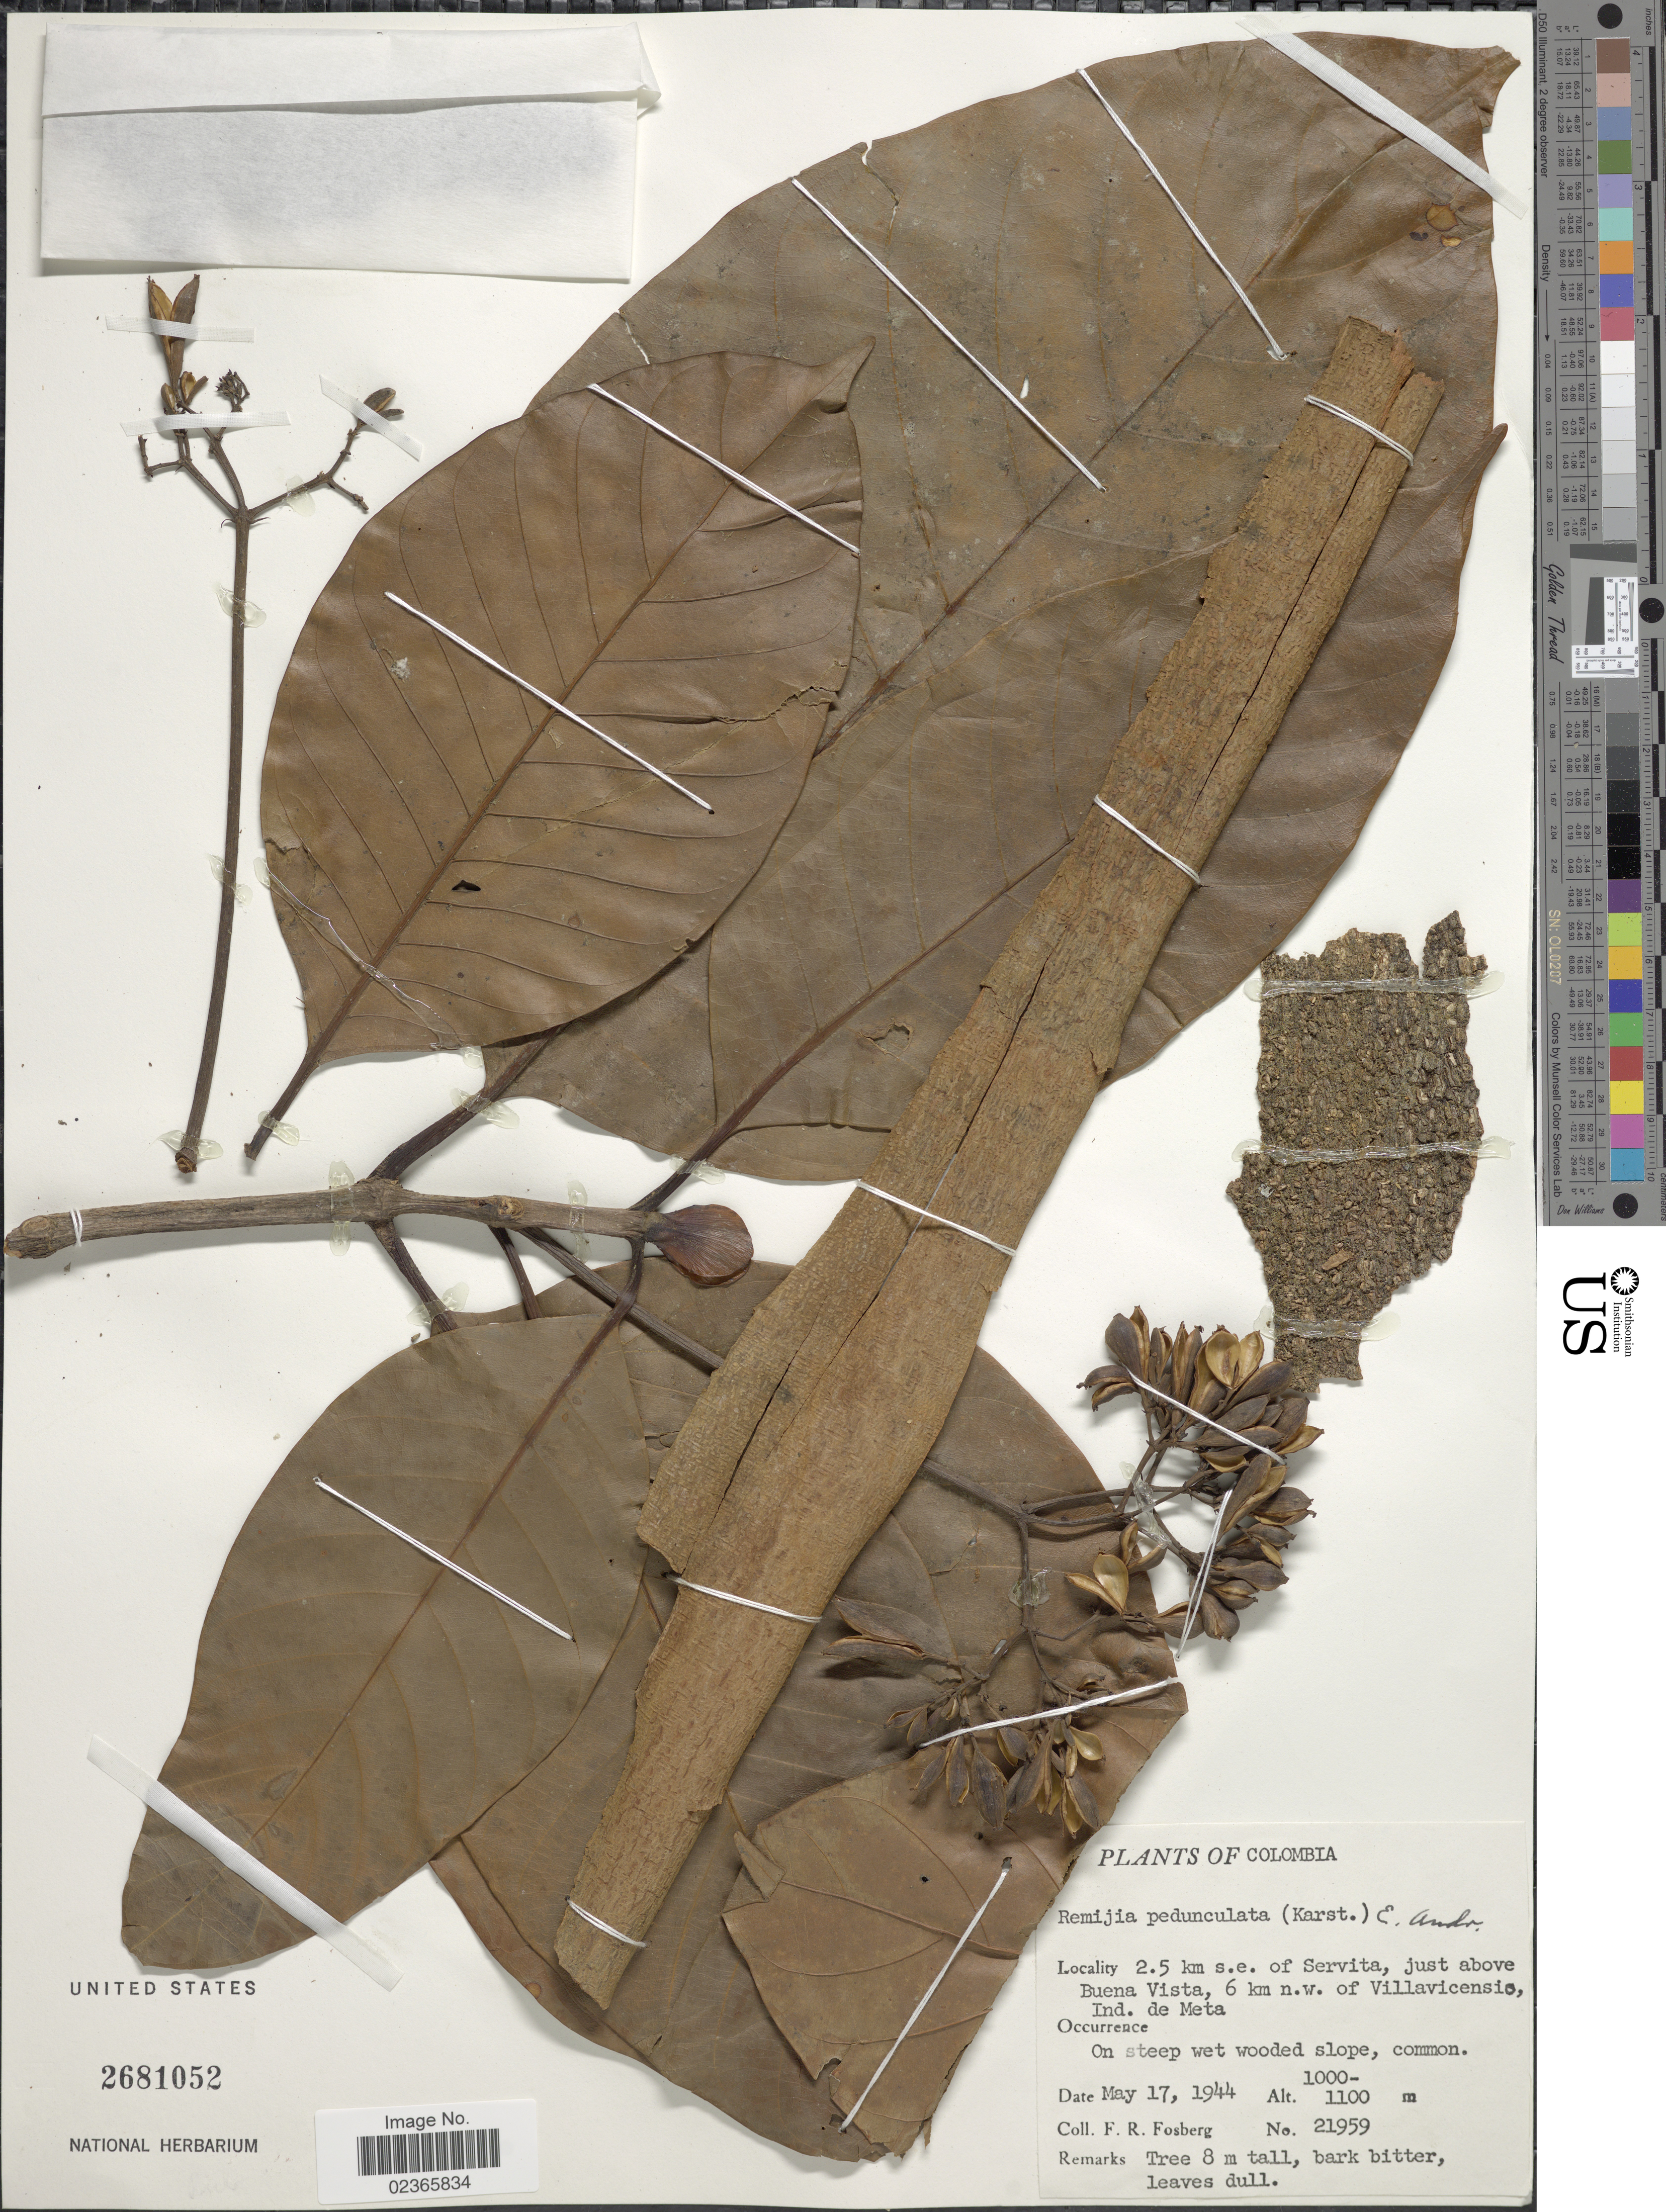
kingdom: Plantae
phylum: Tracheophyta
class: Magnoliopsida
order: Gentianales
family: Rubiaceae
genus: Remijia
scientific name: Remijia pedunculata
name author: (H. Karst.) Fluck.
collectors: F. R. Fosberg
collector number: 21959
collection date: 1944-05-17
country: Colombia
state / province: Meta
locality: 2.5 km s.e. of Servita, just above Buena Vista, 6 km n.w. of Villavicensio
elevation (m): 1000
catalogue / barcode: US 2681052